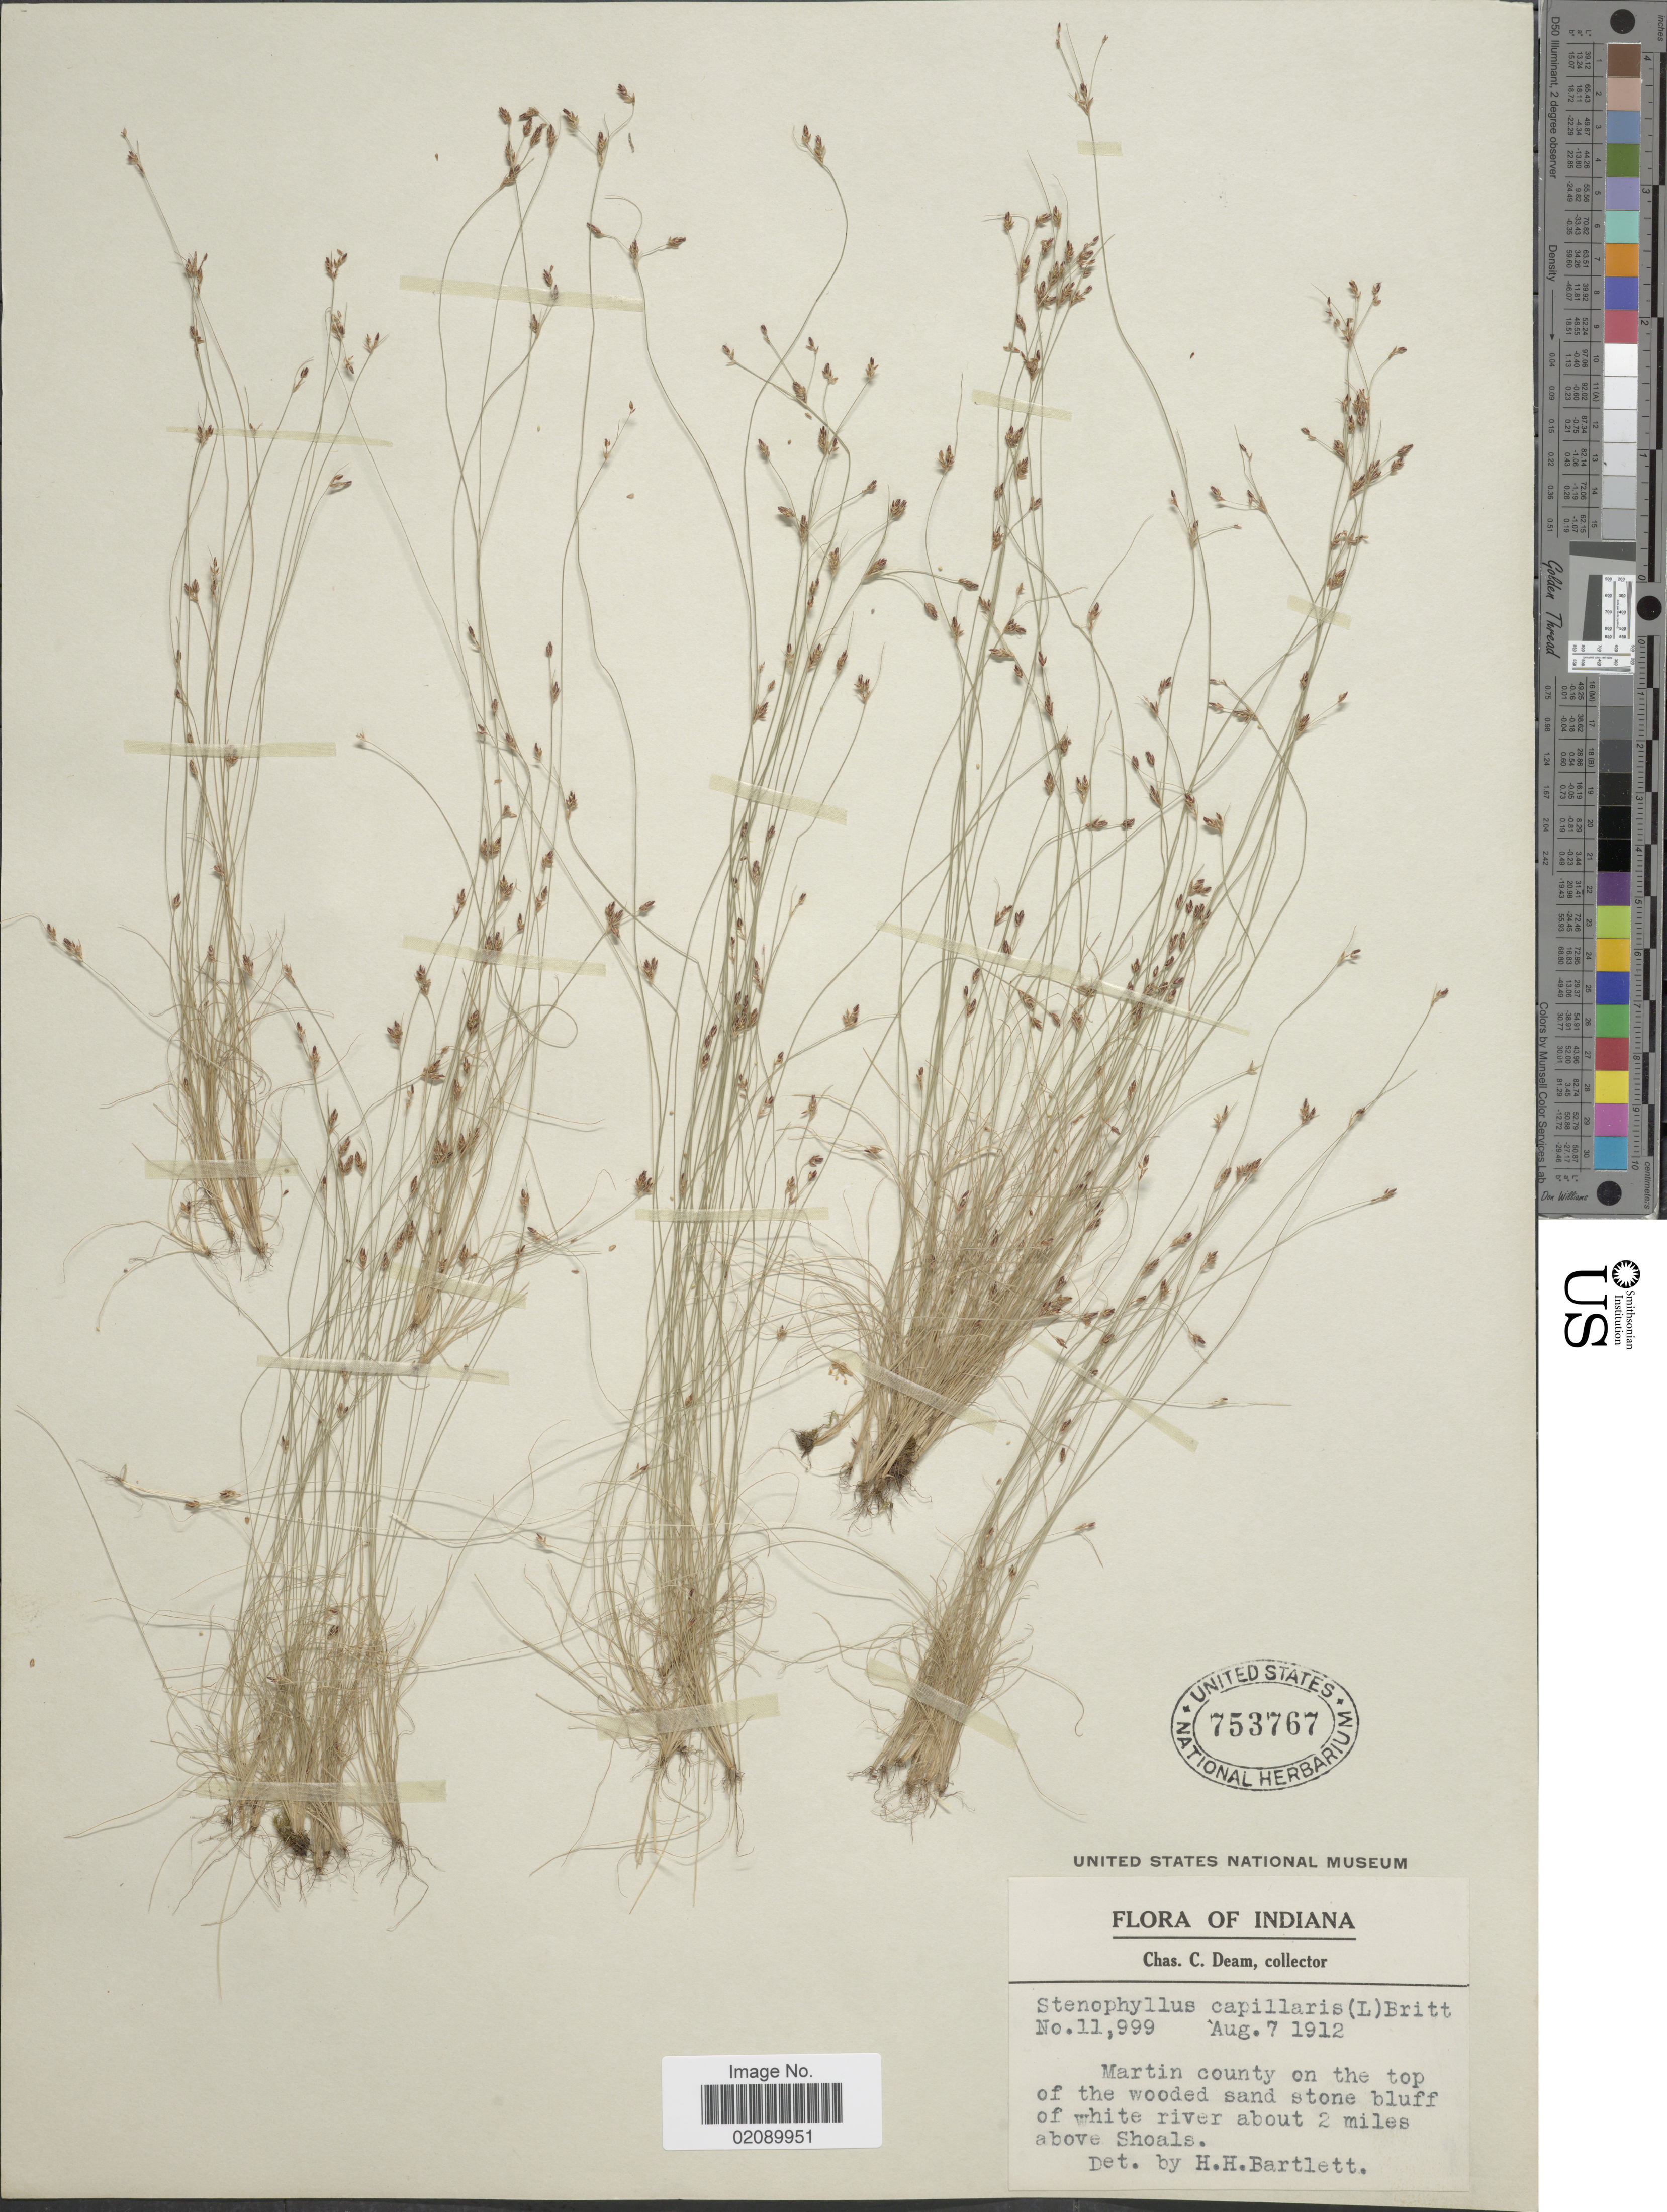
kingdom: Plantae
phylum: Tracheophyta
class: Liliopsida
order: Poales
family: Cyperaceae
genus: Bulbostylis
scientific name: Bulbostylis capillaris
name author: (L.) Kunth ex C.B. Clarke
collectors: C. C. Deam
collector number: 11999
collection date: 1912-08-07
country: United States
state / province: Indiana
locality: Martin county on the top of the wooded sand stone bluff of white river about 2 miles above Shoals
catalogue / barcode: US 753767